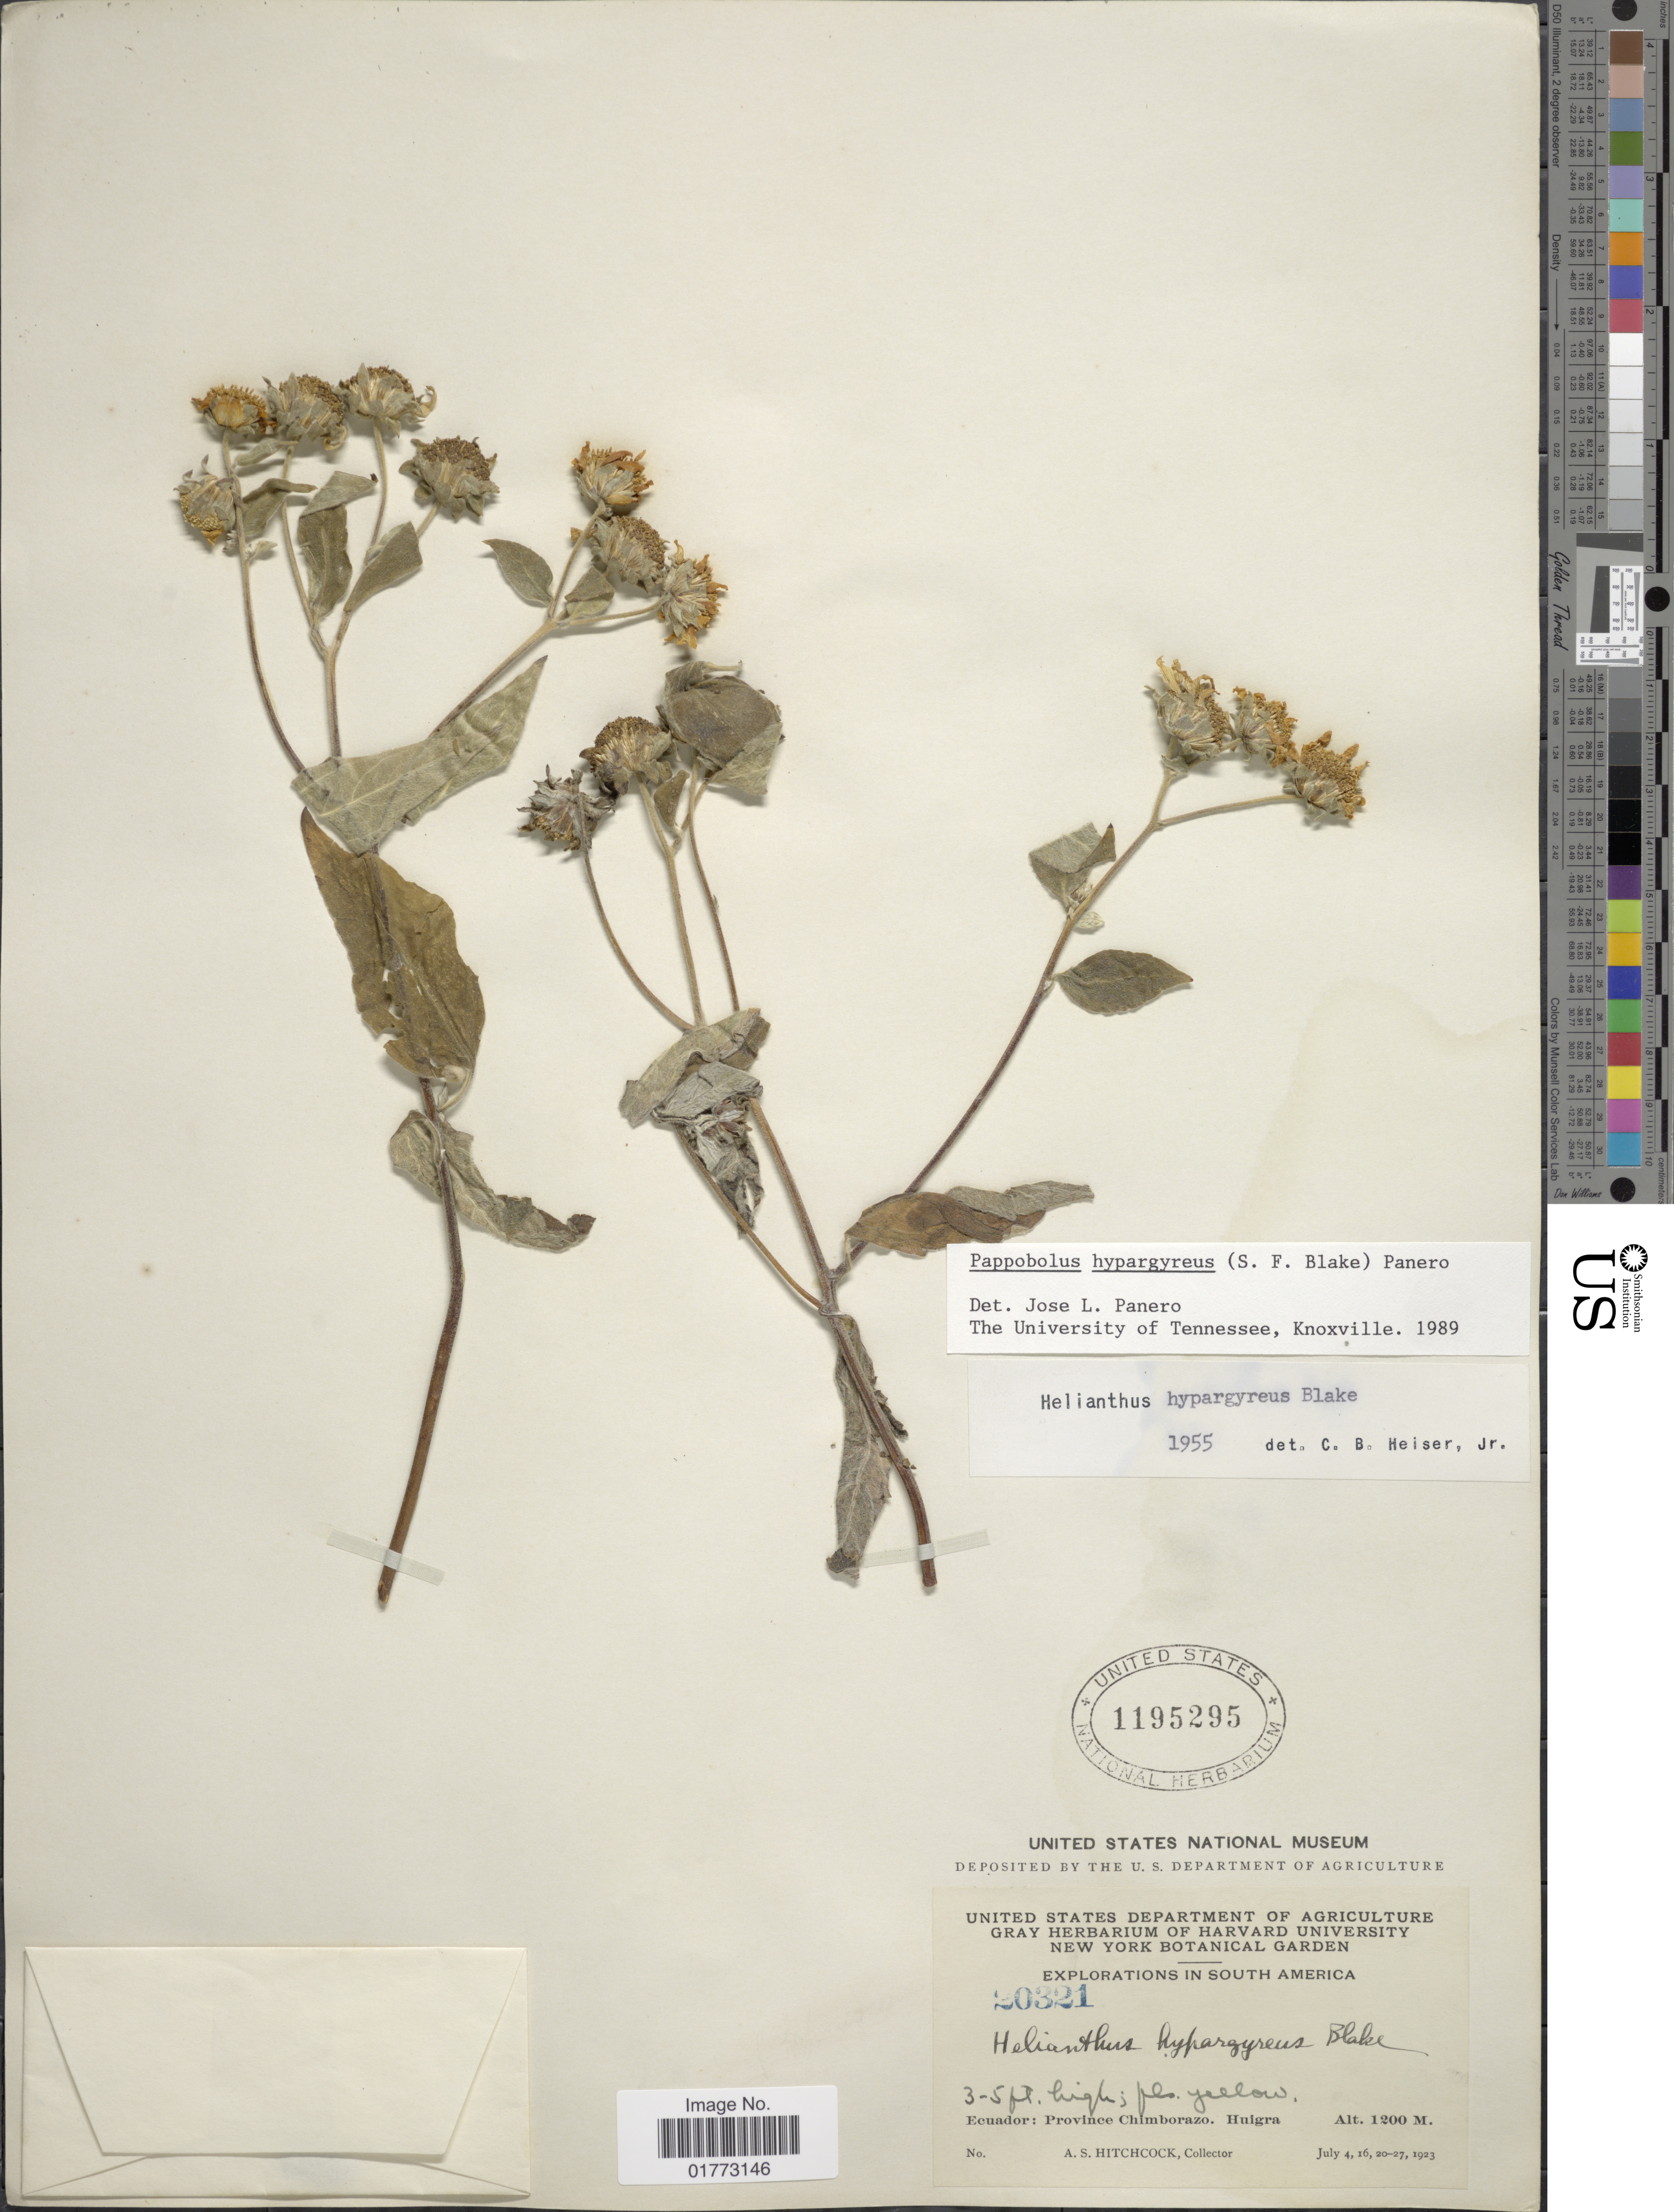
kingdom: Plantae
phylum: Tracheophyta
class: Magnoliopsida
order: Asterales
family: Asteraceae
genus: Pappobolus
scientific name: Pappobolus hypargyreus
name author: (S.F. Blake) Panero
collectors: A. S. Hitchcock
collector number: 20321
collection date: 1923-07-04/1923-07-27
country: Ecuador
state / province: Chimborazo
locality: Huigra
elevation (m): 1200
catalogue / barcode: US 1195295